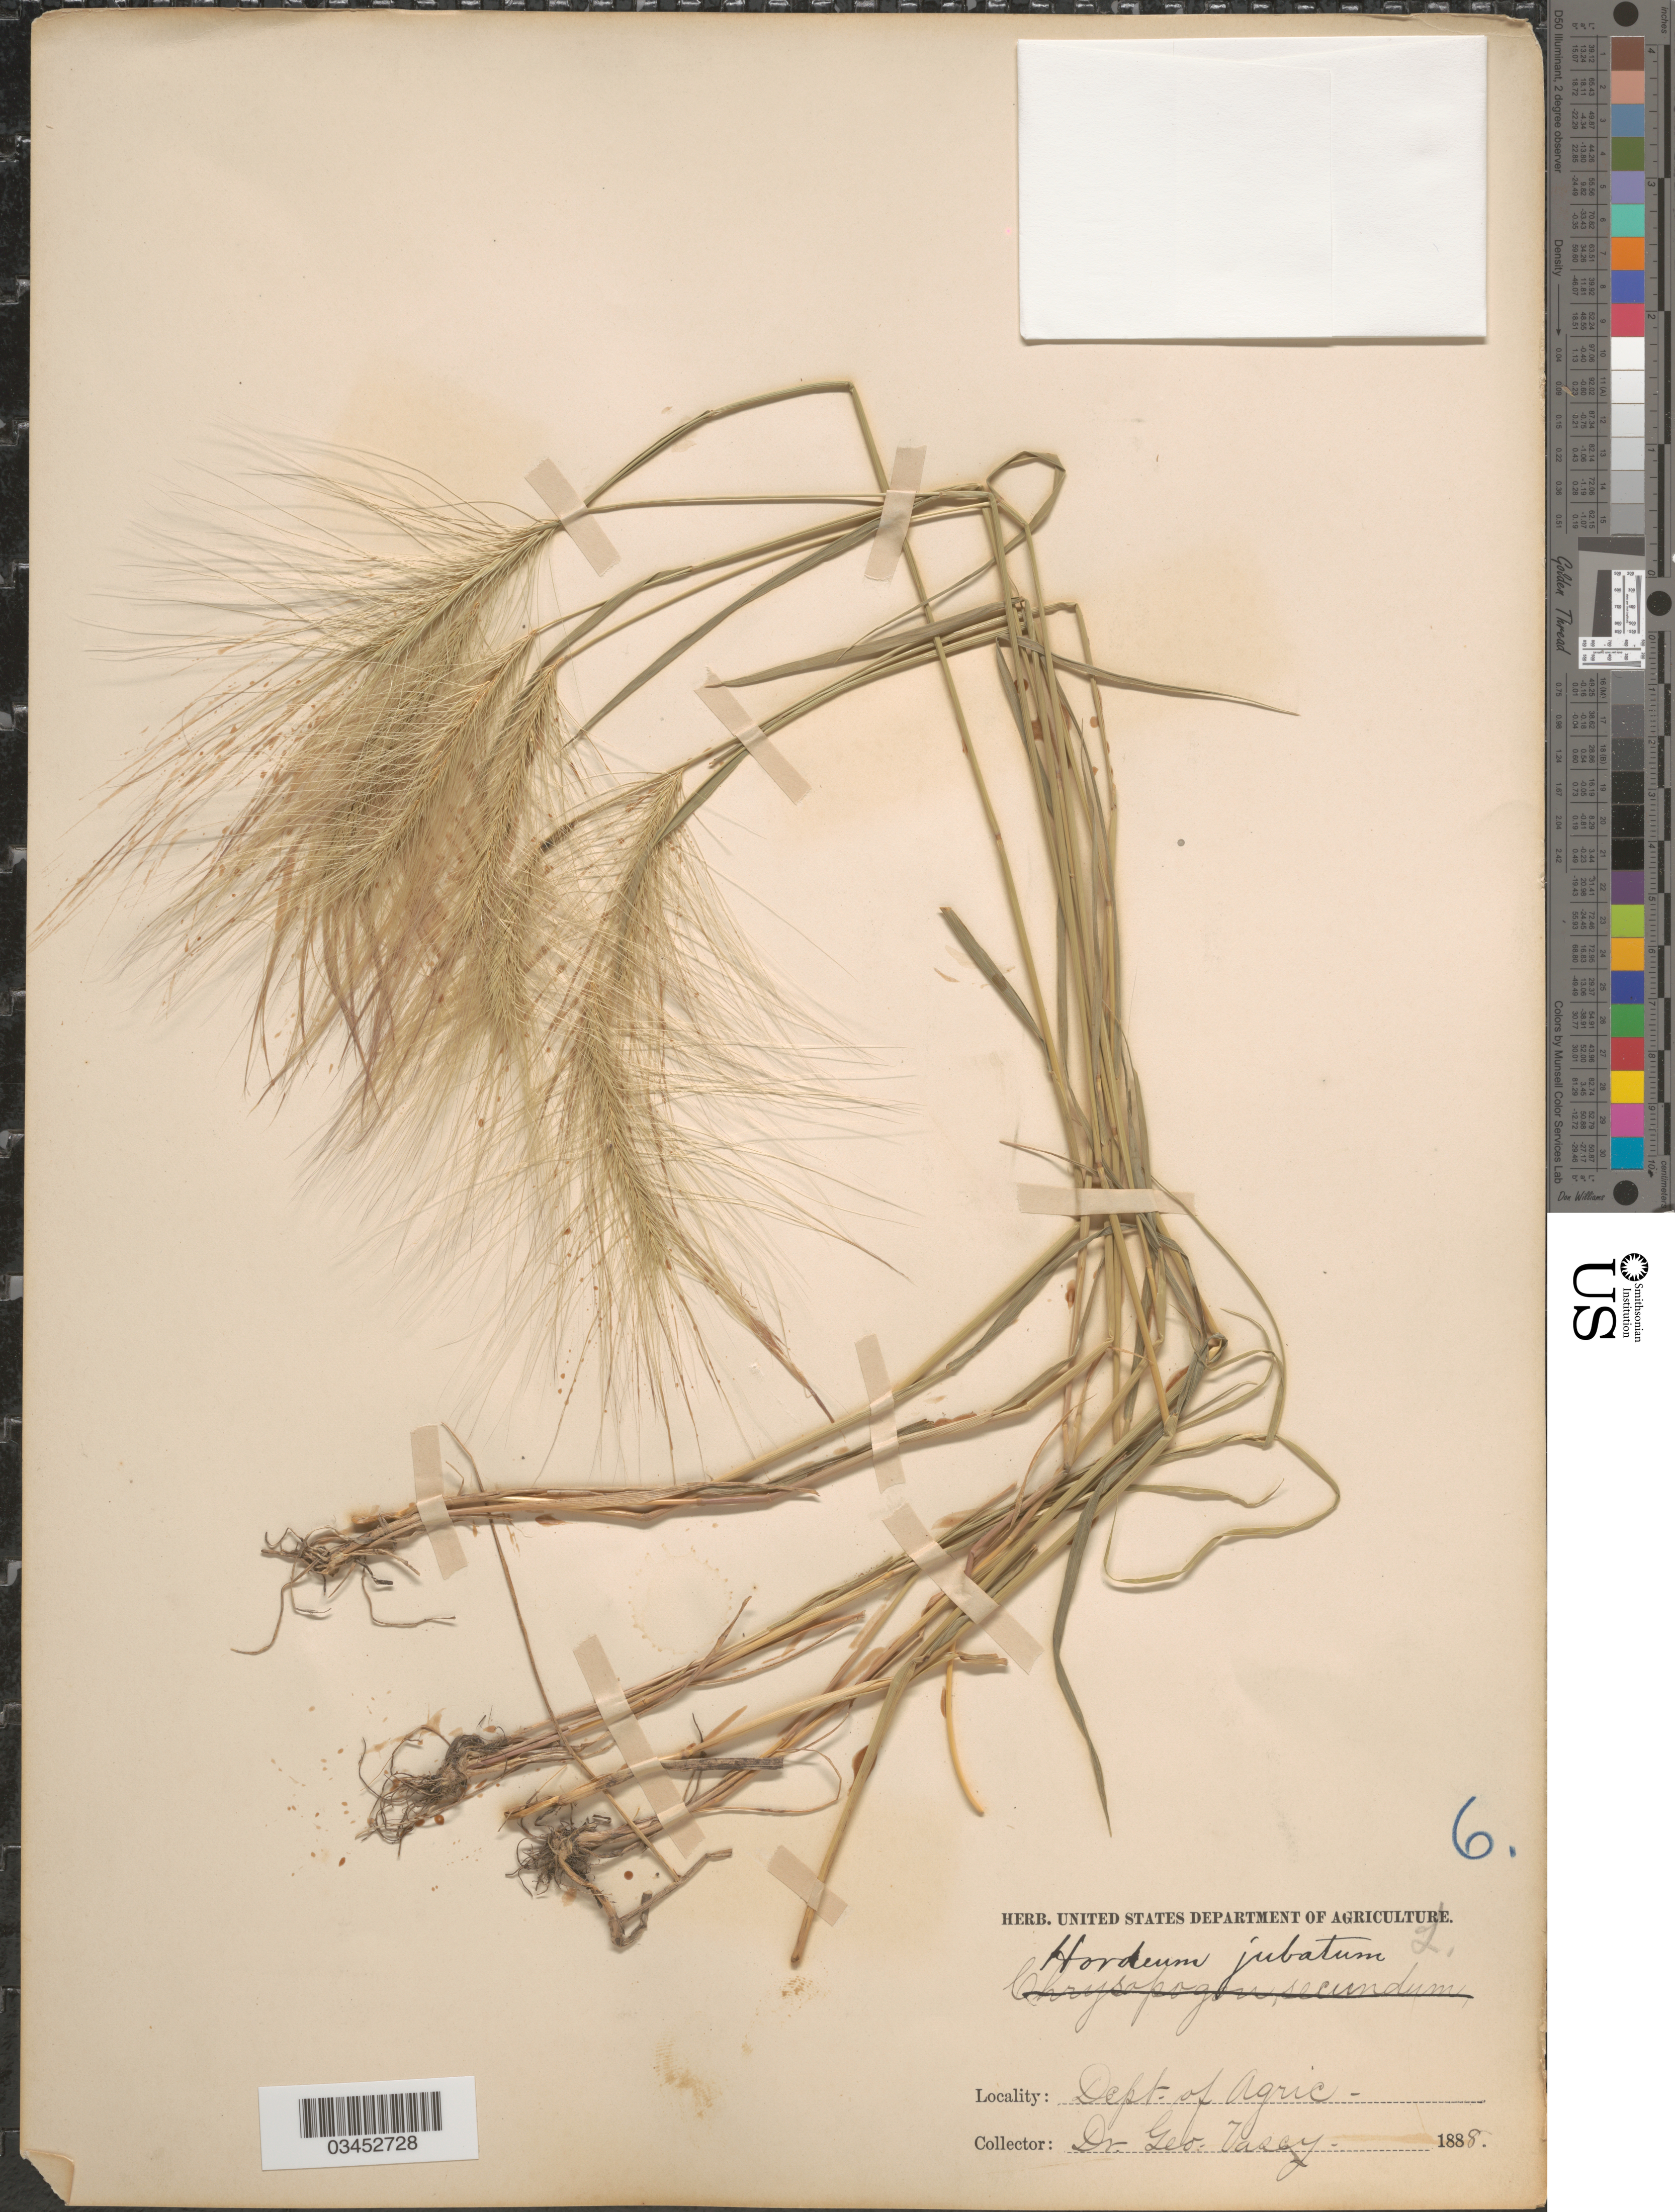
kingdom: Plantae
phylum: Tracheophyta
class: Liliopsida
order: Poales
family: Poaceae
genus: Hordeum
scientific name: Hordeum jubatum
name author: L.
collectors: G. R. Vasey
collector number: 6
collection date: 1888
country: United States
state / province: District of Columbia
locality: Dept. of Agric.